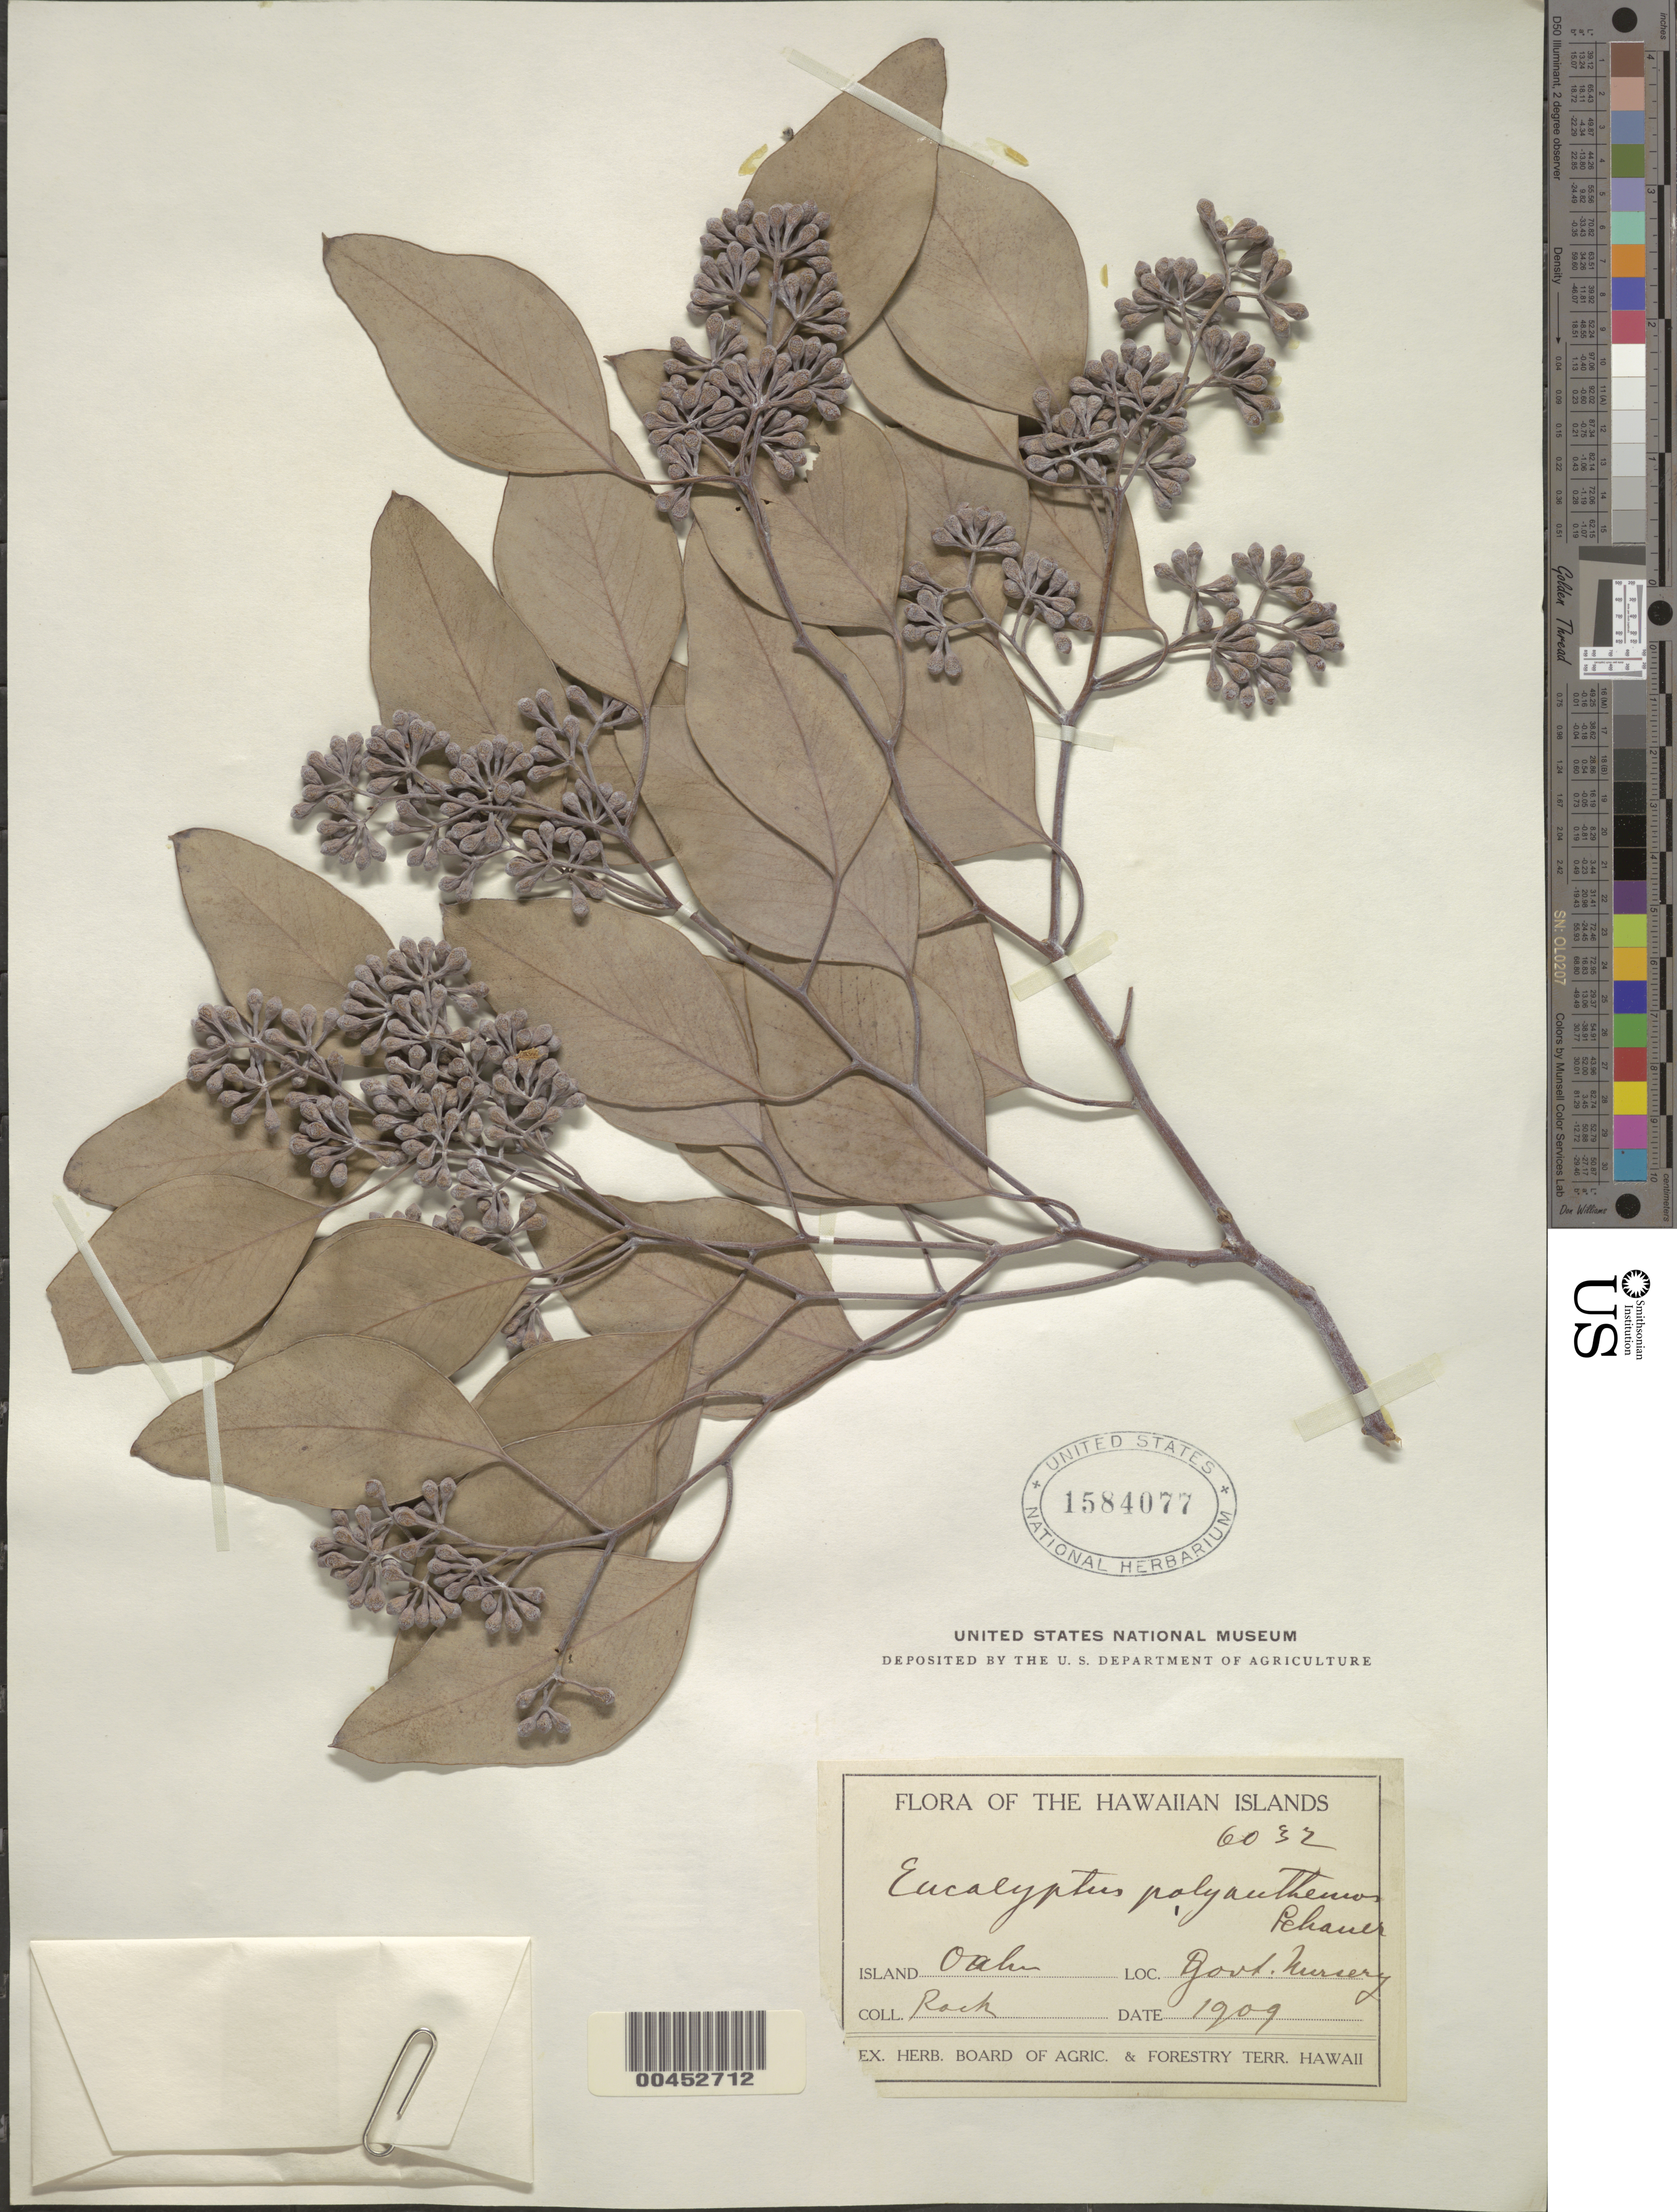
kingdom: Plantae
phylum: Tracheophyta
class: Magnoliopsida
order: Myrtales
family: Myrtaceae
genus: Eucalyptus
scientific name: Eucalyptus polyanthemos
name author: Schauer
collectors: J. F. Rock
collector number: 6032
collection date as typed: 1909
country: United States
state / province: Hawaii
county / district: Honolulu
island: Oahu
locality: Government Nursery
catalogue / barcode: US 1584077